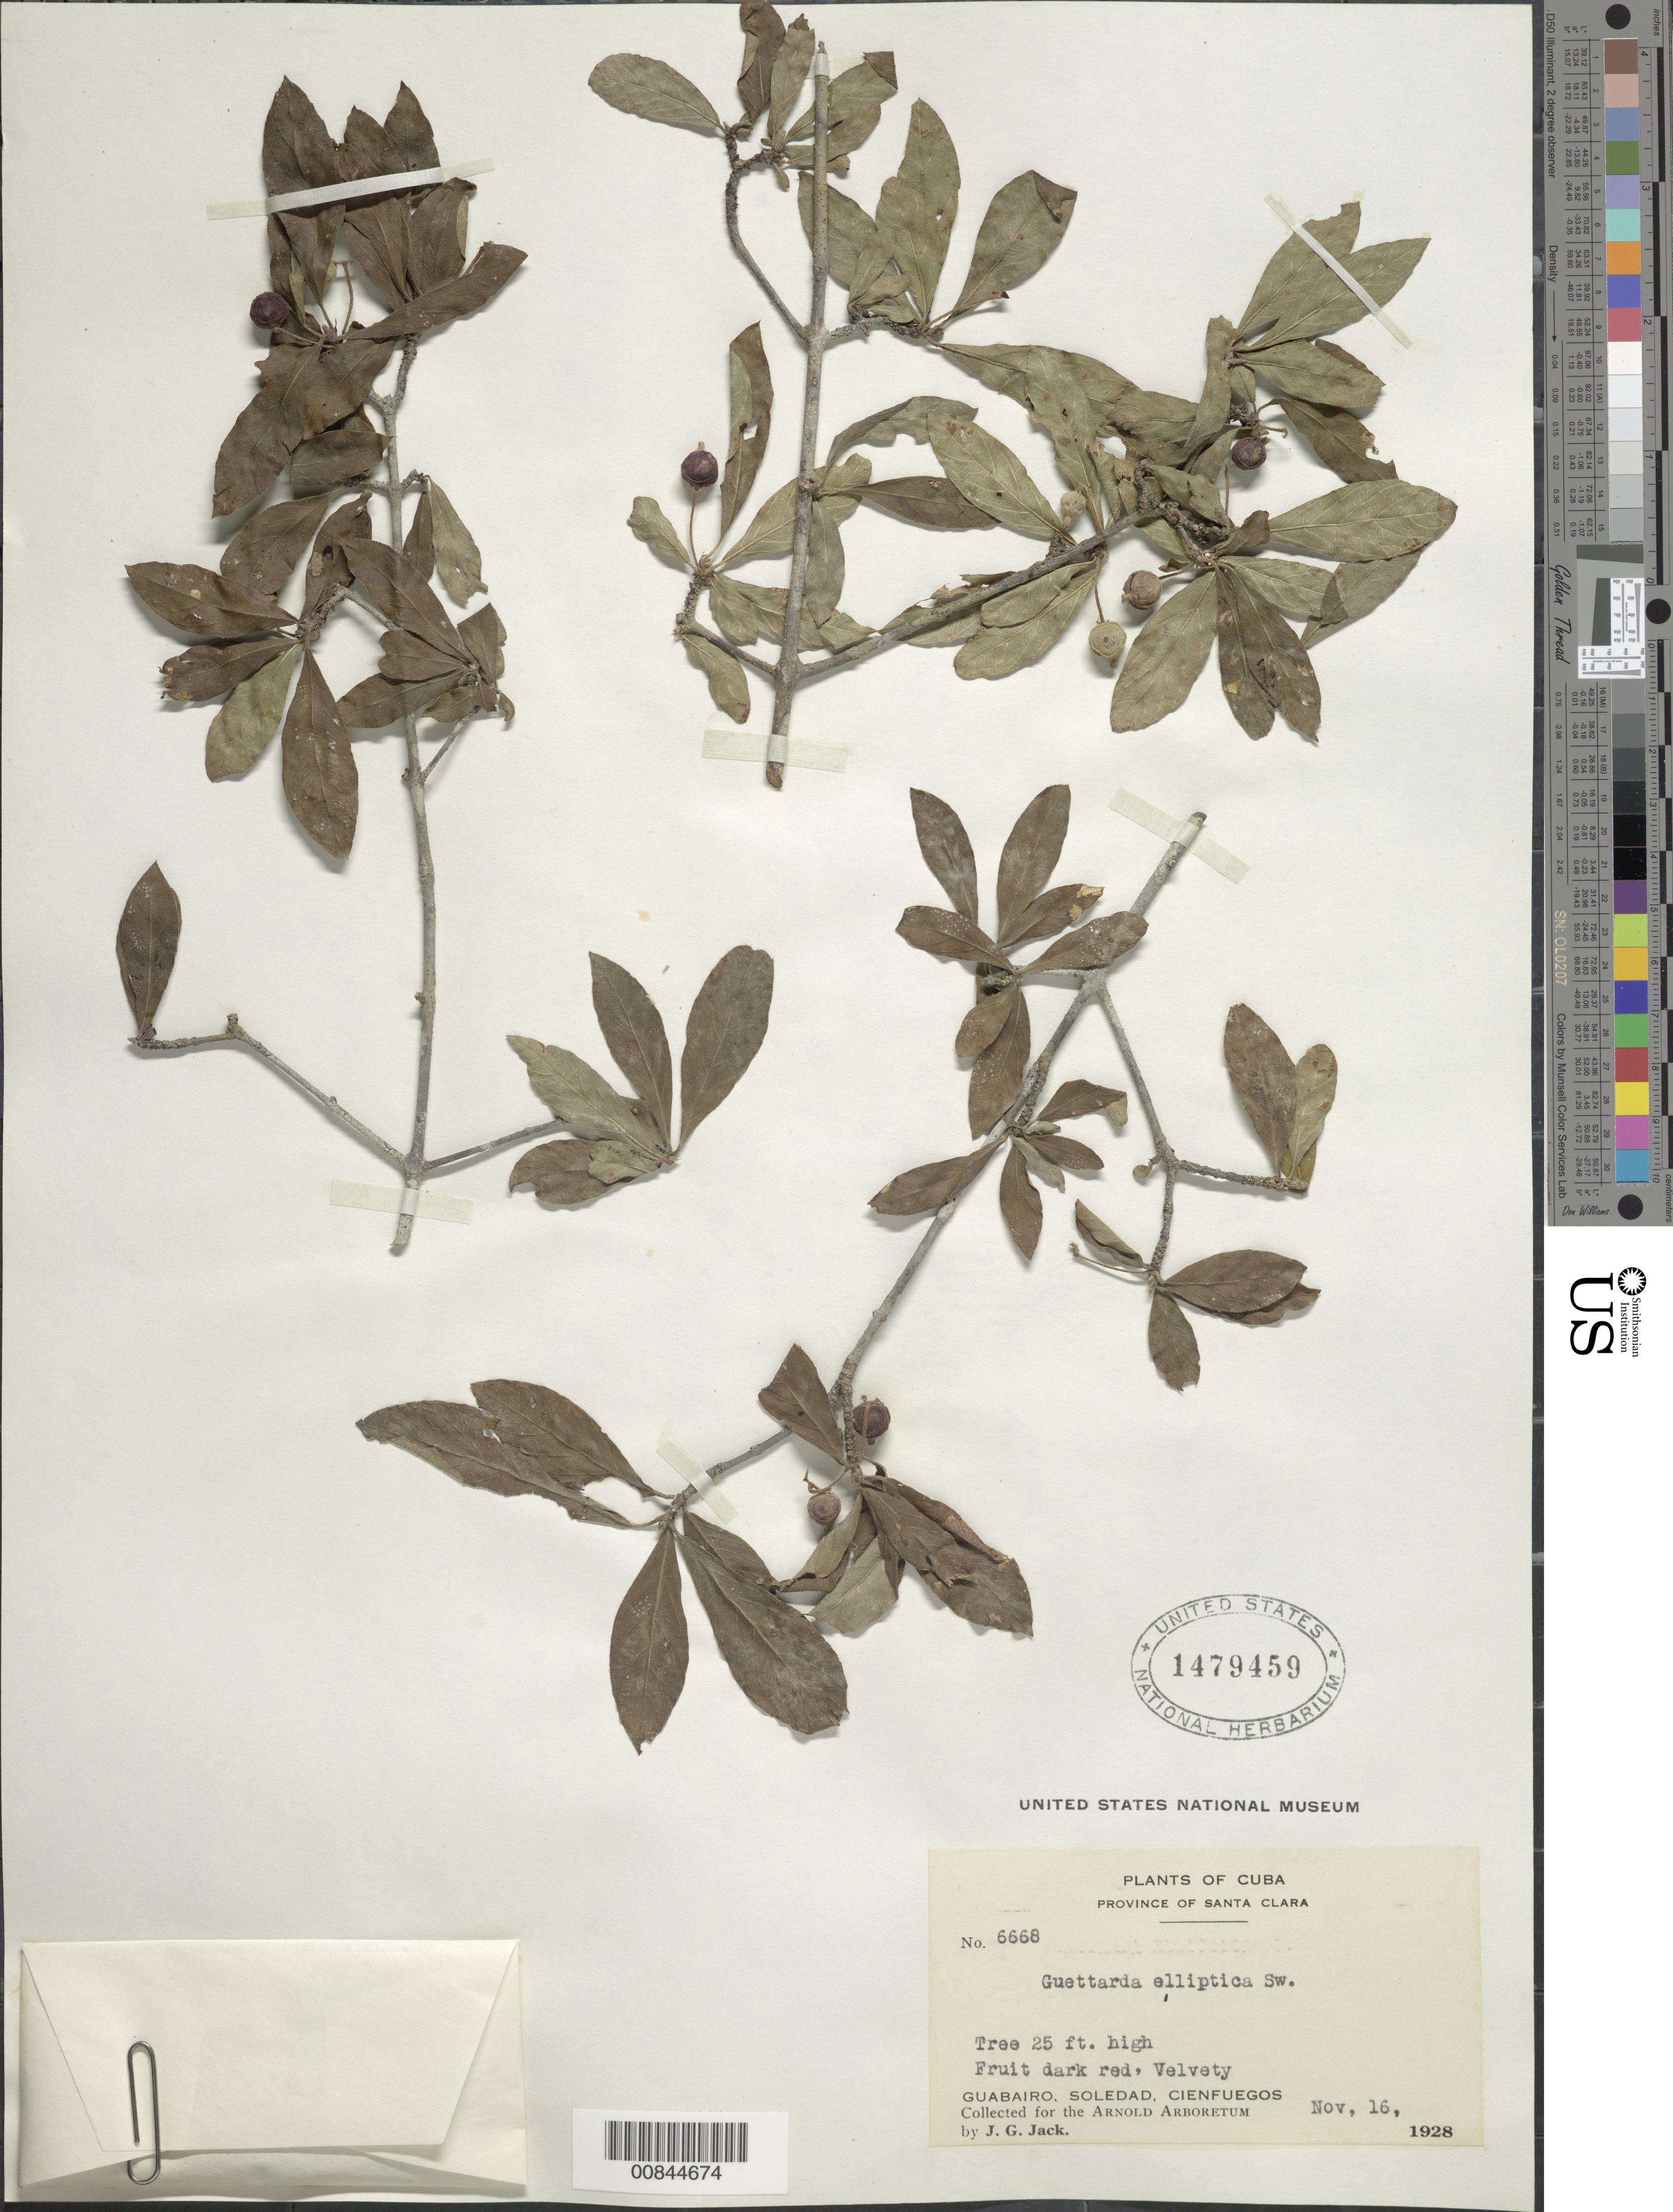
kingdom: Plantae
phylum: Tracheophyta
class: Magnoliopsida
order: Gentianales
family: Rubiaceae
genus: Guettarda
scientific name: Guettarda elliptica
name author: Sw.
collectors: J. G. Jack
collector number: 6668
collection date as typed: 16 Nov 1928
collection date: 1928-11-16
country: Cuba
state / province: Las Villas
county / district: Cienfuegos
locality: Guabairo, Soledad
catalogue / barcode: US 1479459